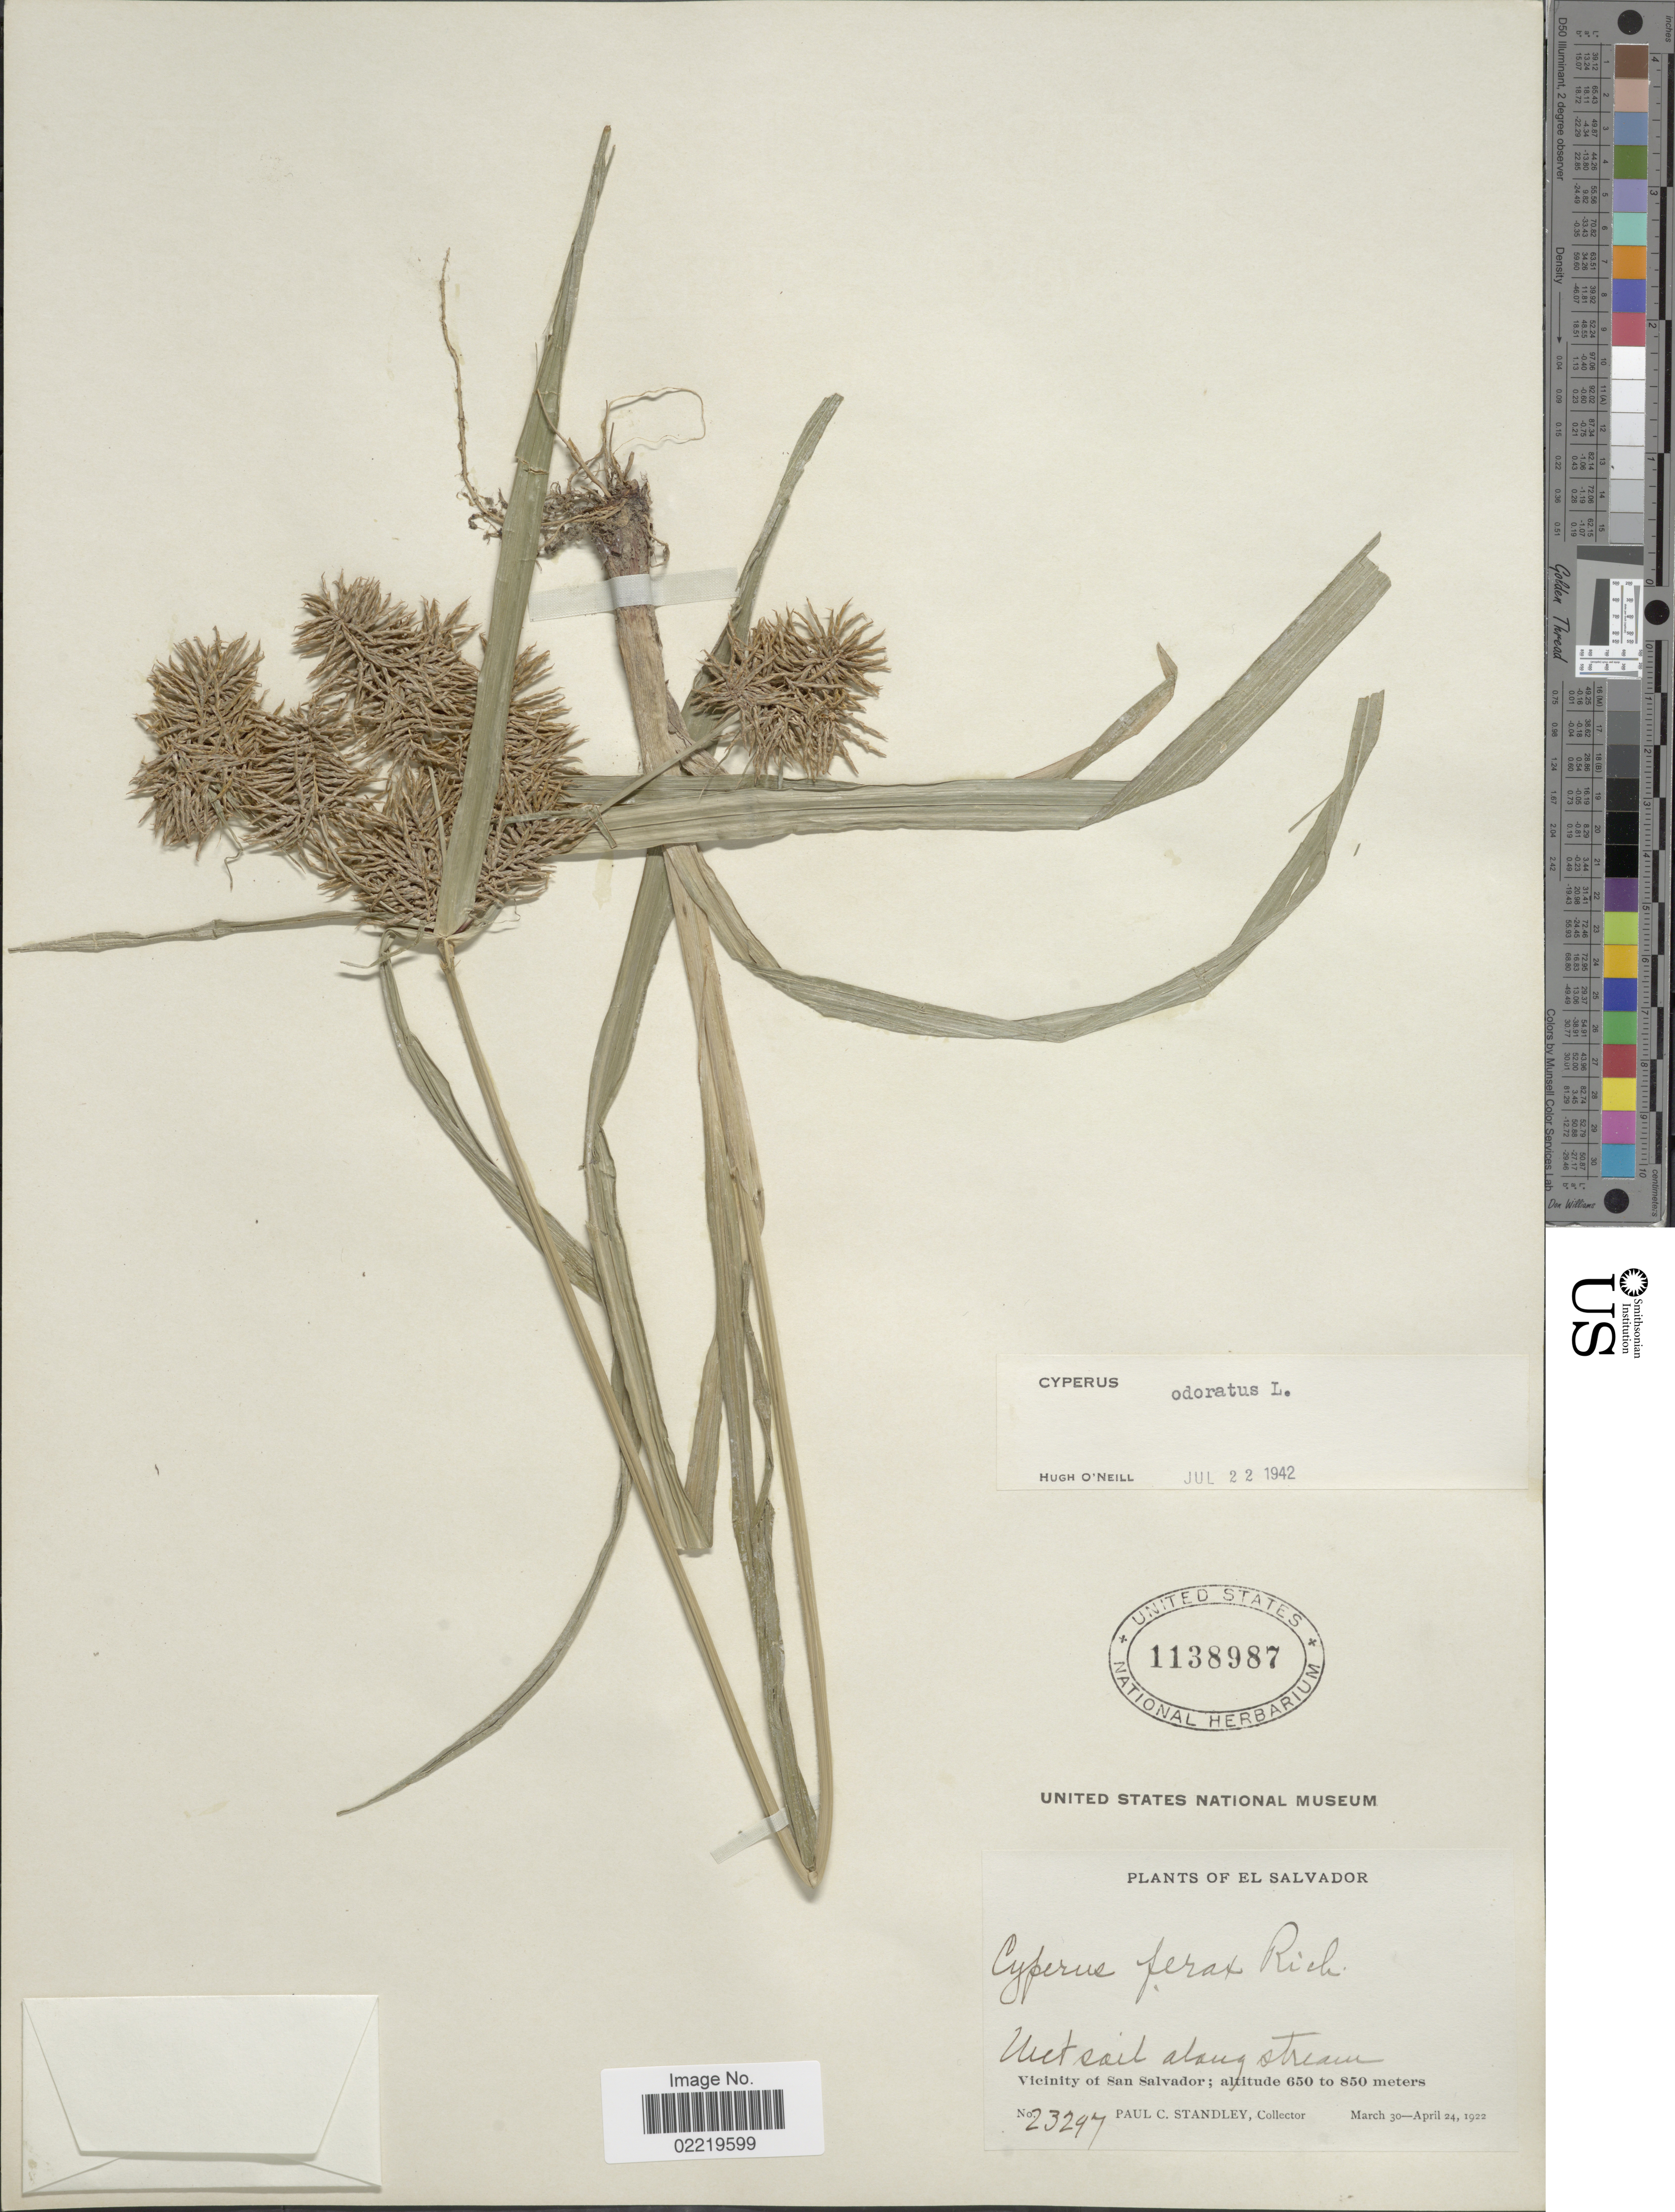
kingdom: Plantae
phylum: Tracheophyta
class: Liliopsida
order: Poales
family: Cyperaceae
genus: Cyperus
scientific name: Cyperus odoratus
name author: L.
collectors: P. C. Standley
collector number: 23297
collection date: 1922-03-30/1922-04-24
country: El Salvador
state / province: San Salvador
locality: Wet soil along stream, Vicinity of San Salvador.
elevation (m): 650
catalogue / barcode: US 1138987